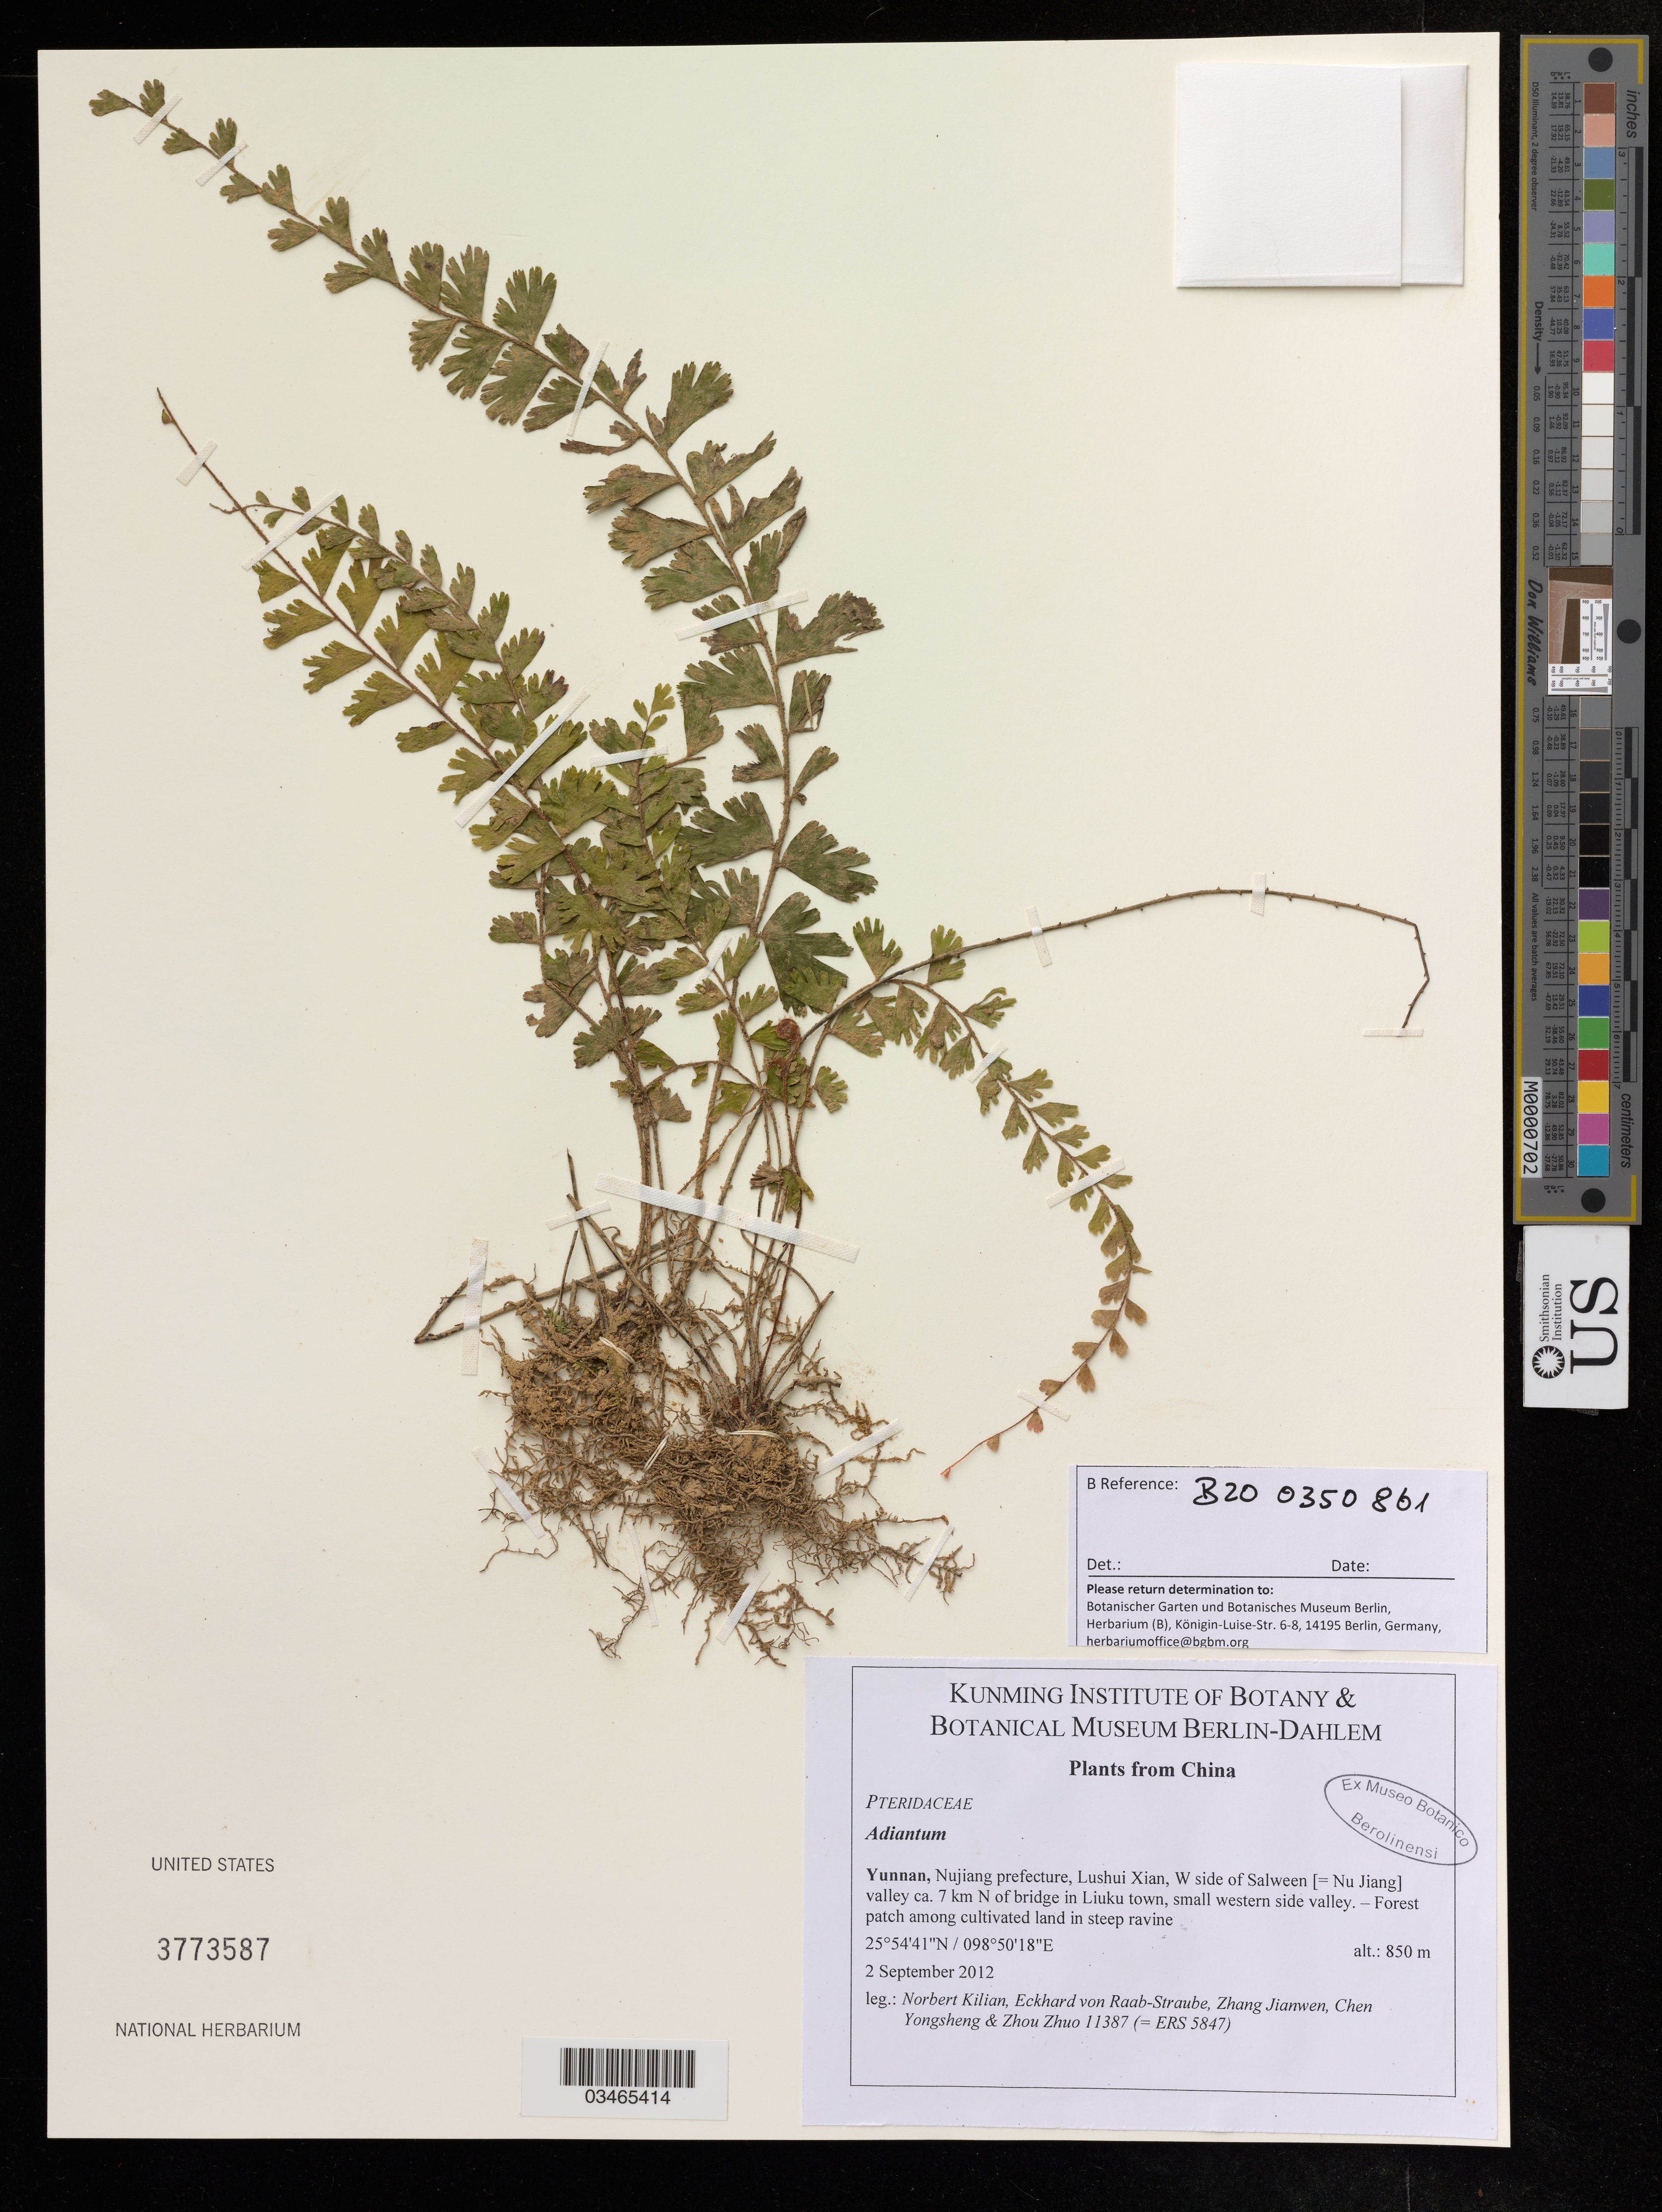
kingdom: Plantae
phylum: Tracheophyta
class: Polypodiopsida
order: Polypodiales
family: Pteridaceae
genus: Adiantum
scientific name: Adiantum sp.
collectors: N. Kilian & E. Raab-Straube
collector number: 11387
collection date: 2012-09-02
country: China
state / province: Yunnan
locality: Nuijang prefecture, Lushui Xian, W side of Salween.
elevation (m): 850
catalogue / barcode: US 3773587